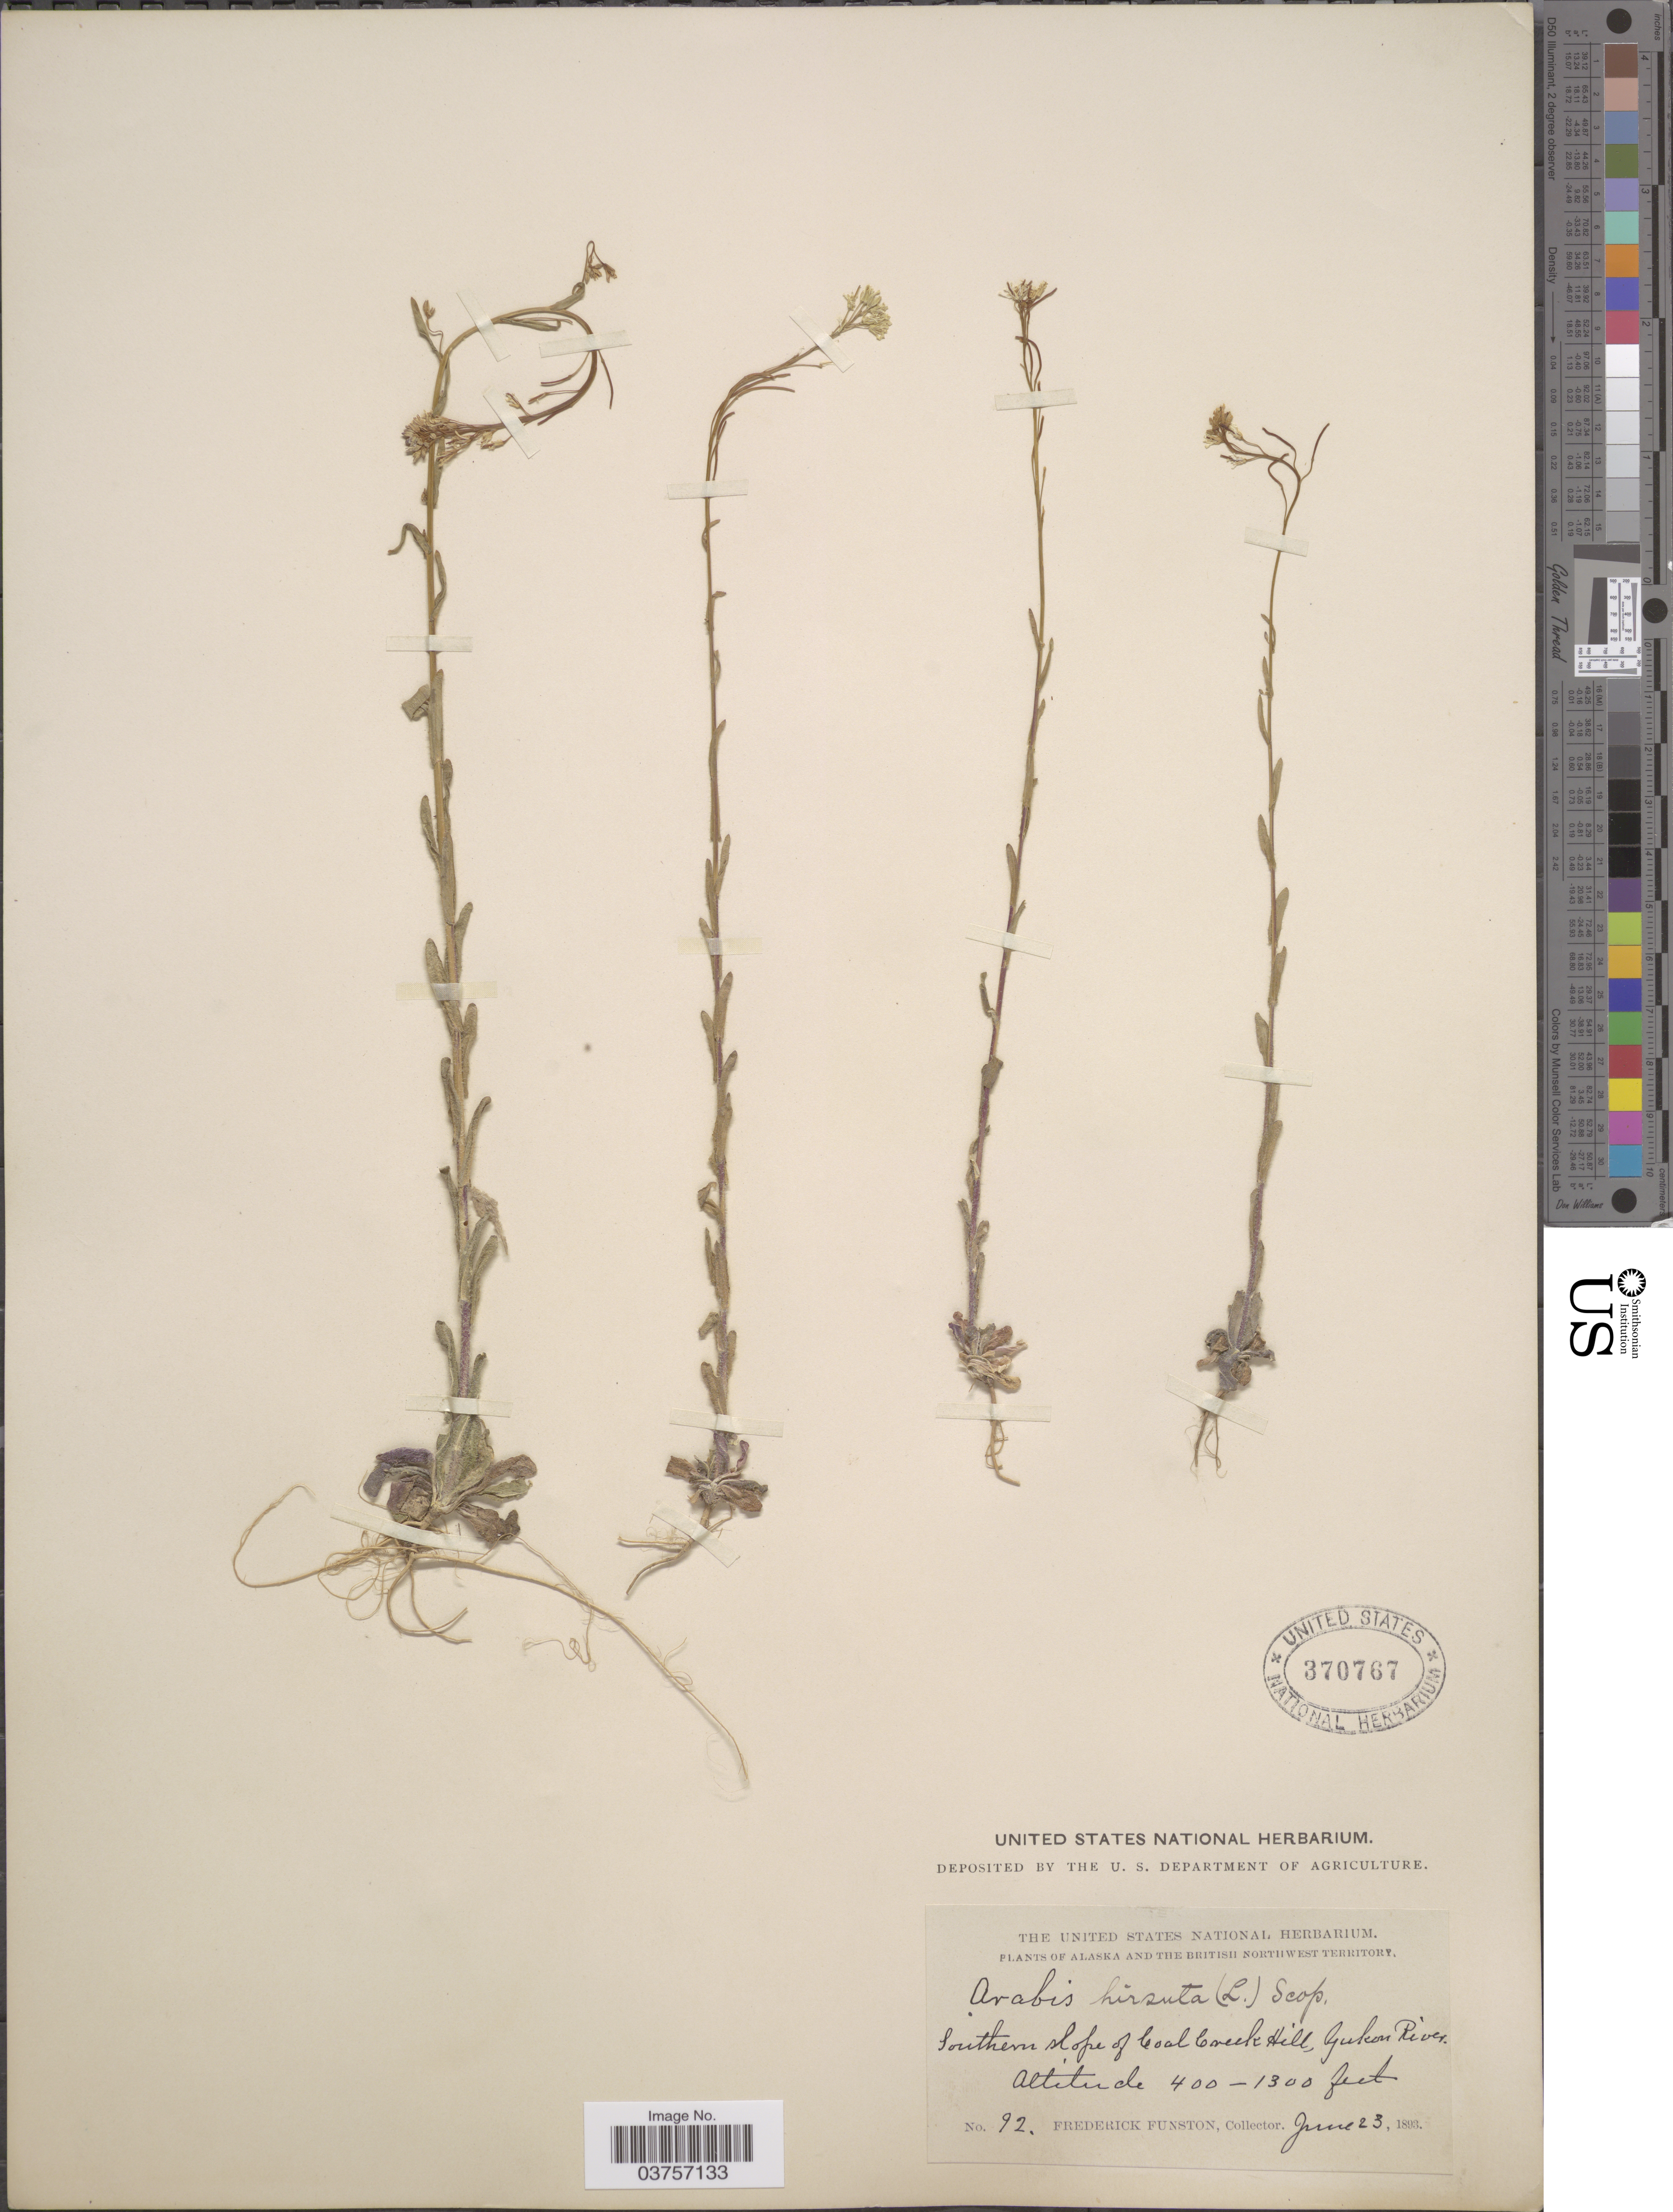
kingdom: Plantae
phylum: Tracheophyta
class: Magnoliopsida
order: Brassicales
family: Brassicaceae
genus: Arabis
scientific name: Arabis hirsuta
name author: (L.) Scop.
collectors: F. Funston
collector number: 92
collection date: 1893-06-23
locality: Alaska and the British Northwest Territory. Southern slope of Coal Creek Hill, Yukon River.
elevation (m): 122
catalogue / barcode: US 370767